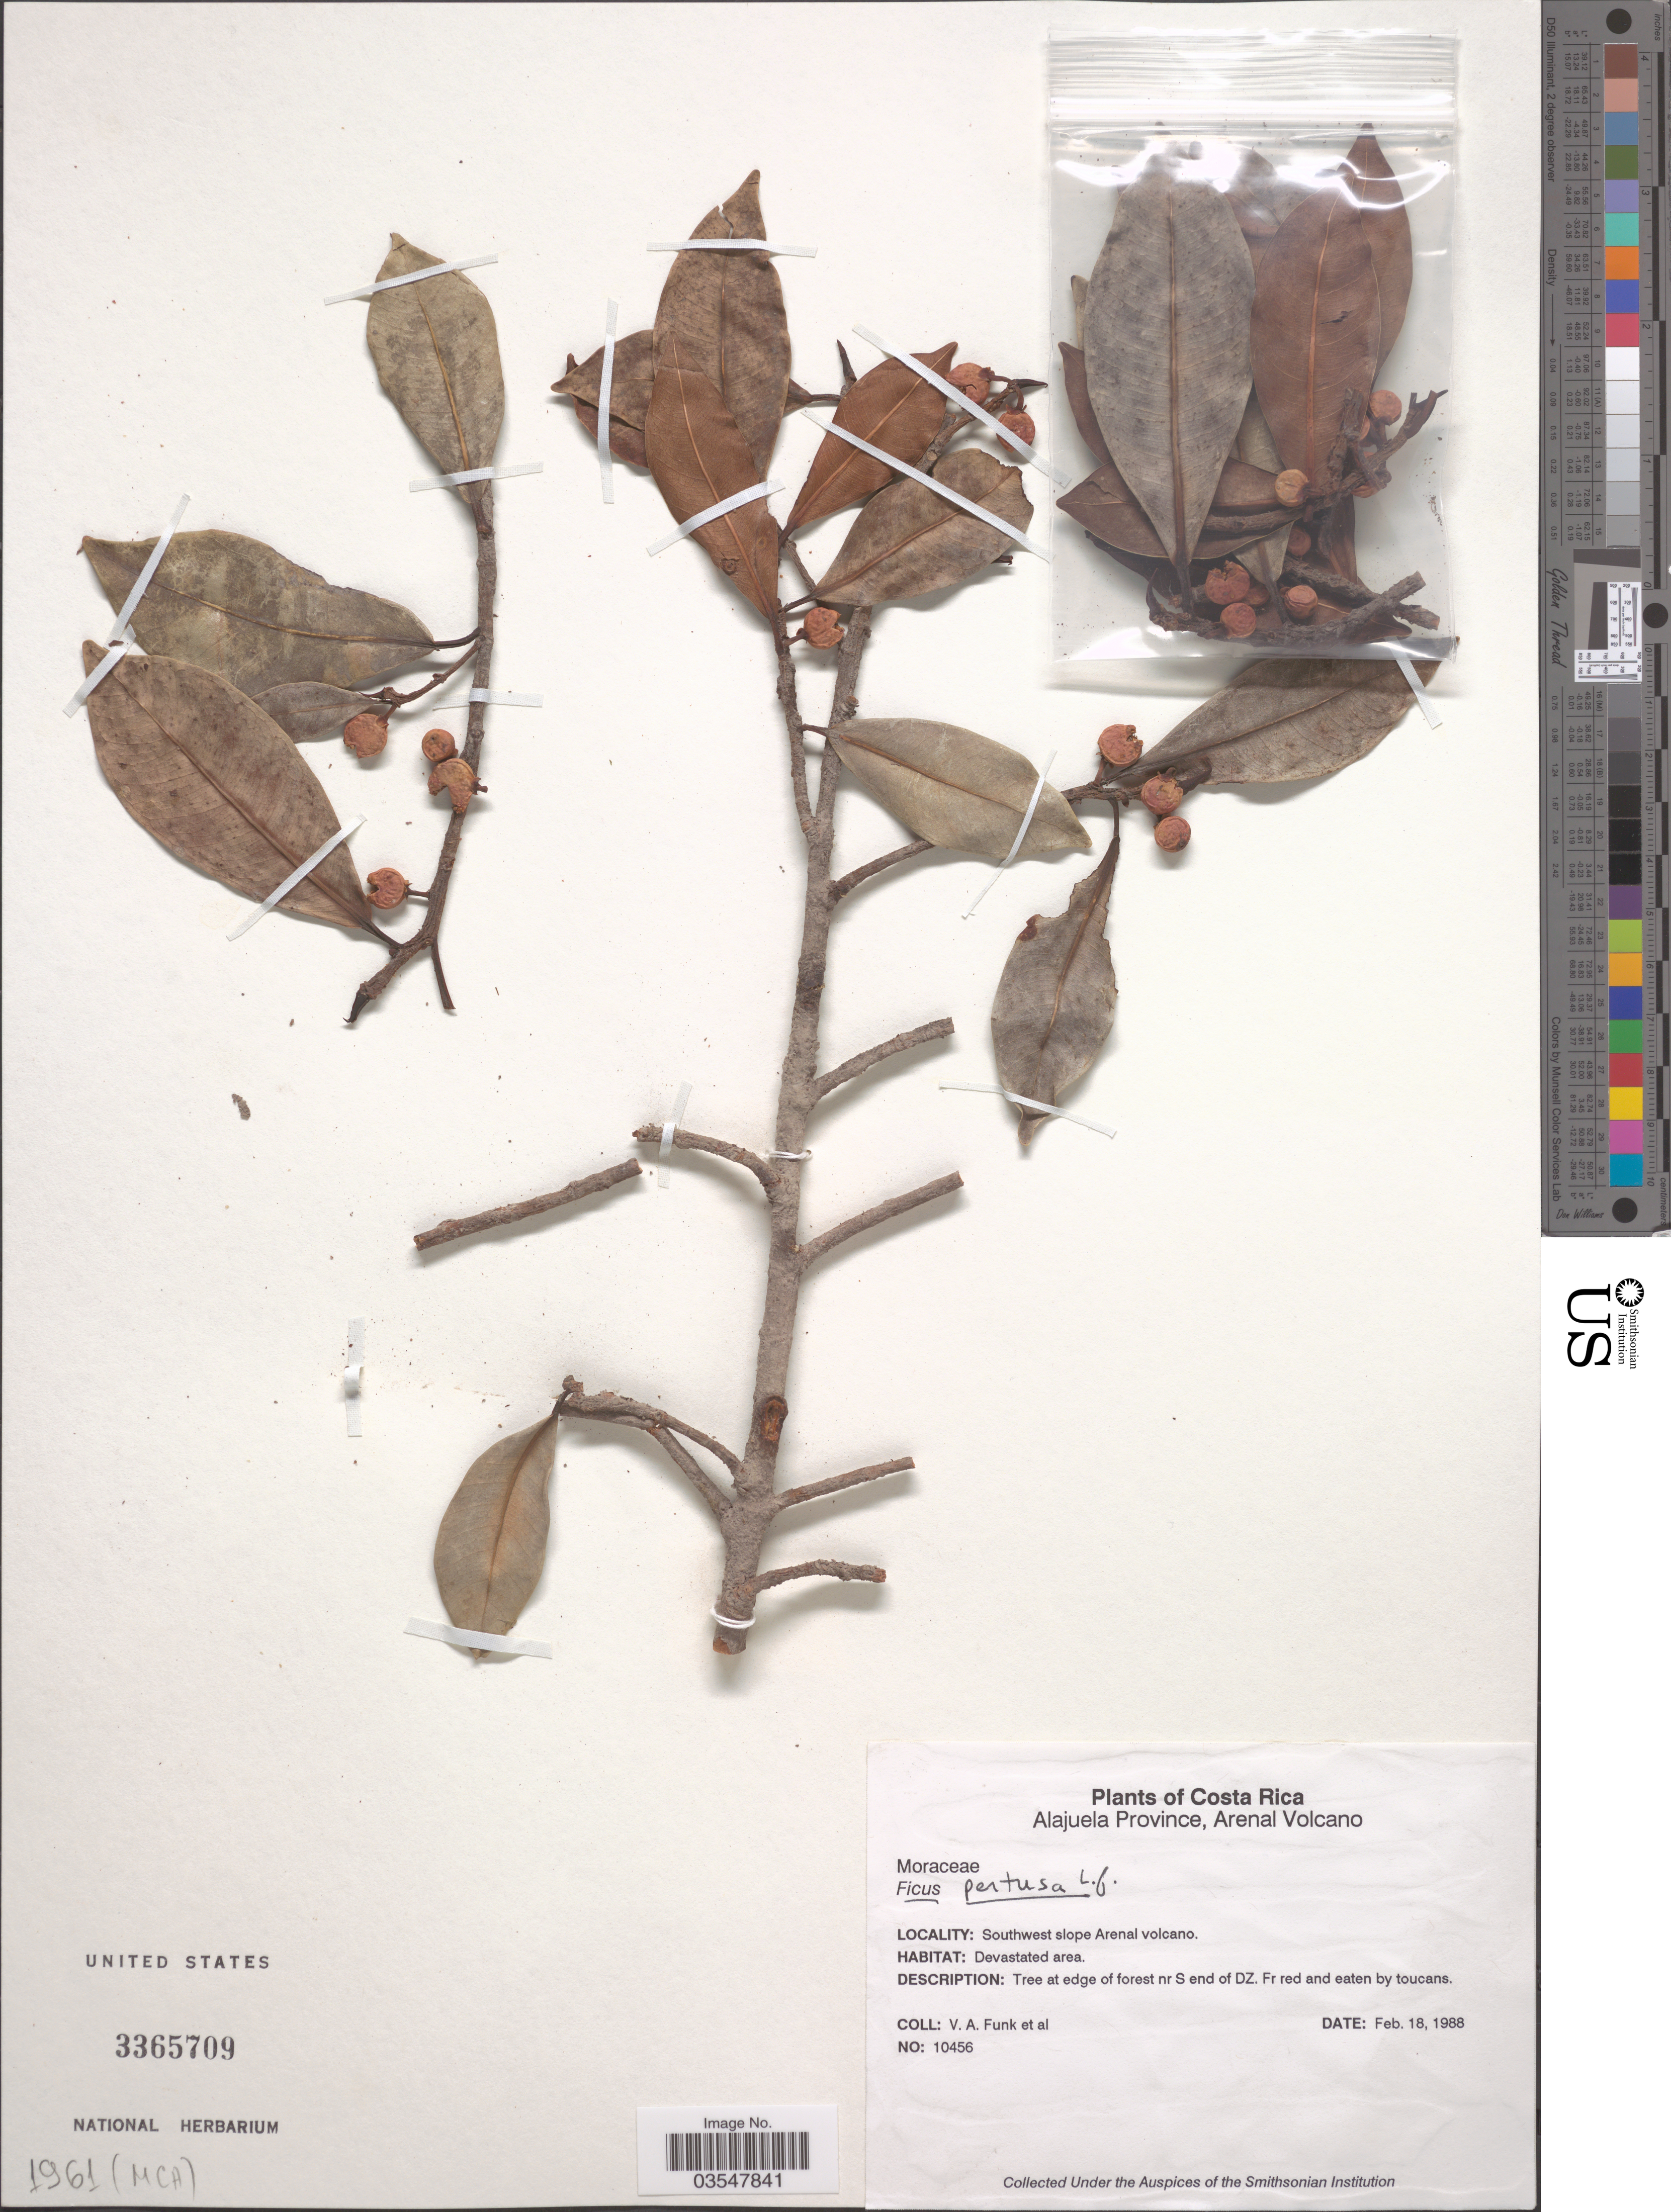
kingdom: Plantae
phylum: Tracheophyta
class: Magnoliopsida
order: Rosales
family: Moraceae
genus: Ficus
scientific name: Ficus pertusa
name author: L. f.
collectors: V. Funk & et al.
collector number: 10456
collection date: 1988-02-18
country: Costa Rica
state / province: Alajuela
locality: Arenal Volcano. Southwest slope Arenal volcano.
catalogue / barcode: US 3365709